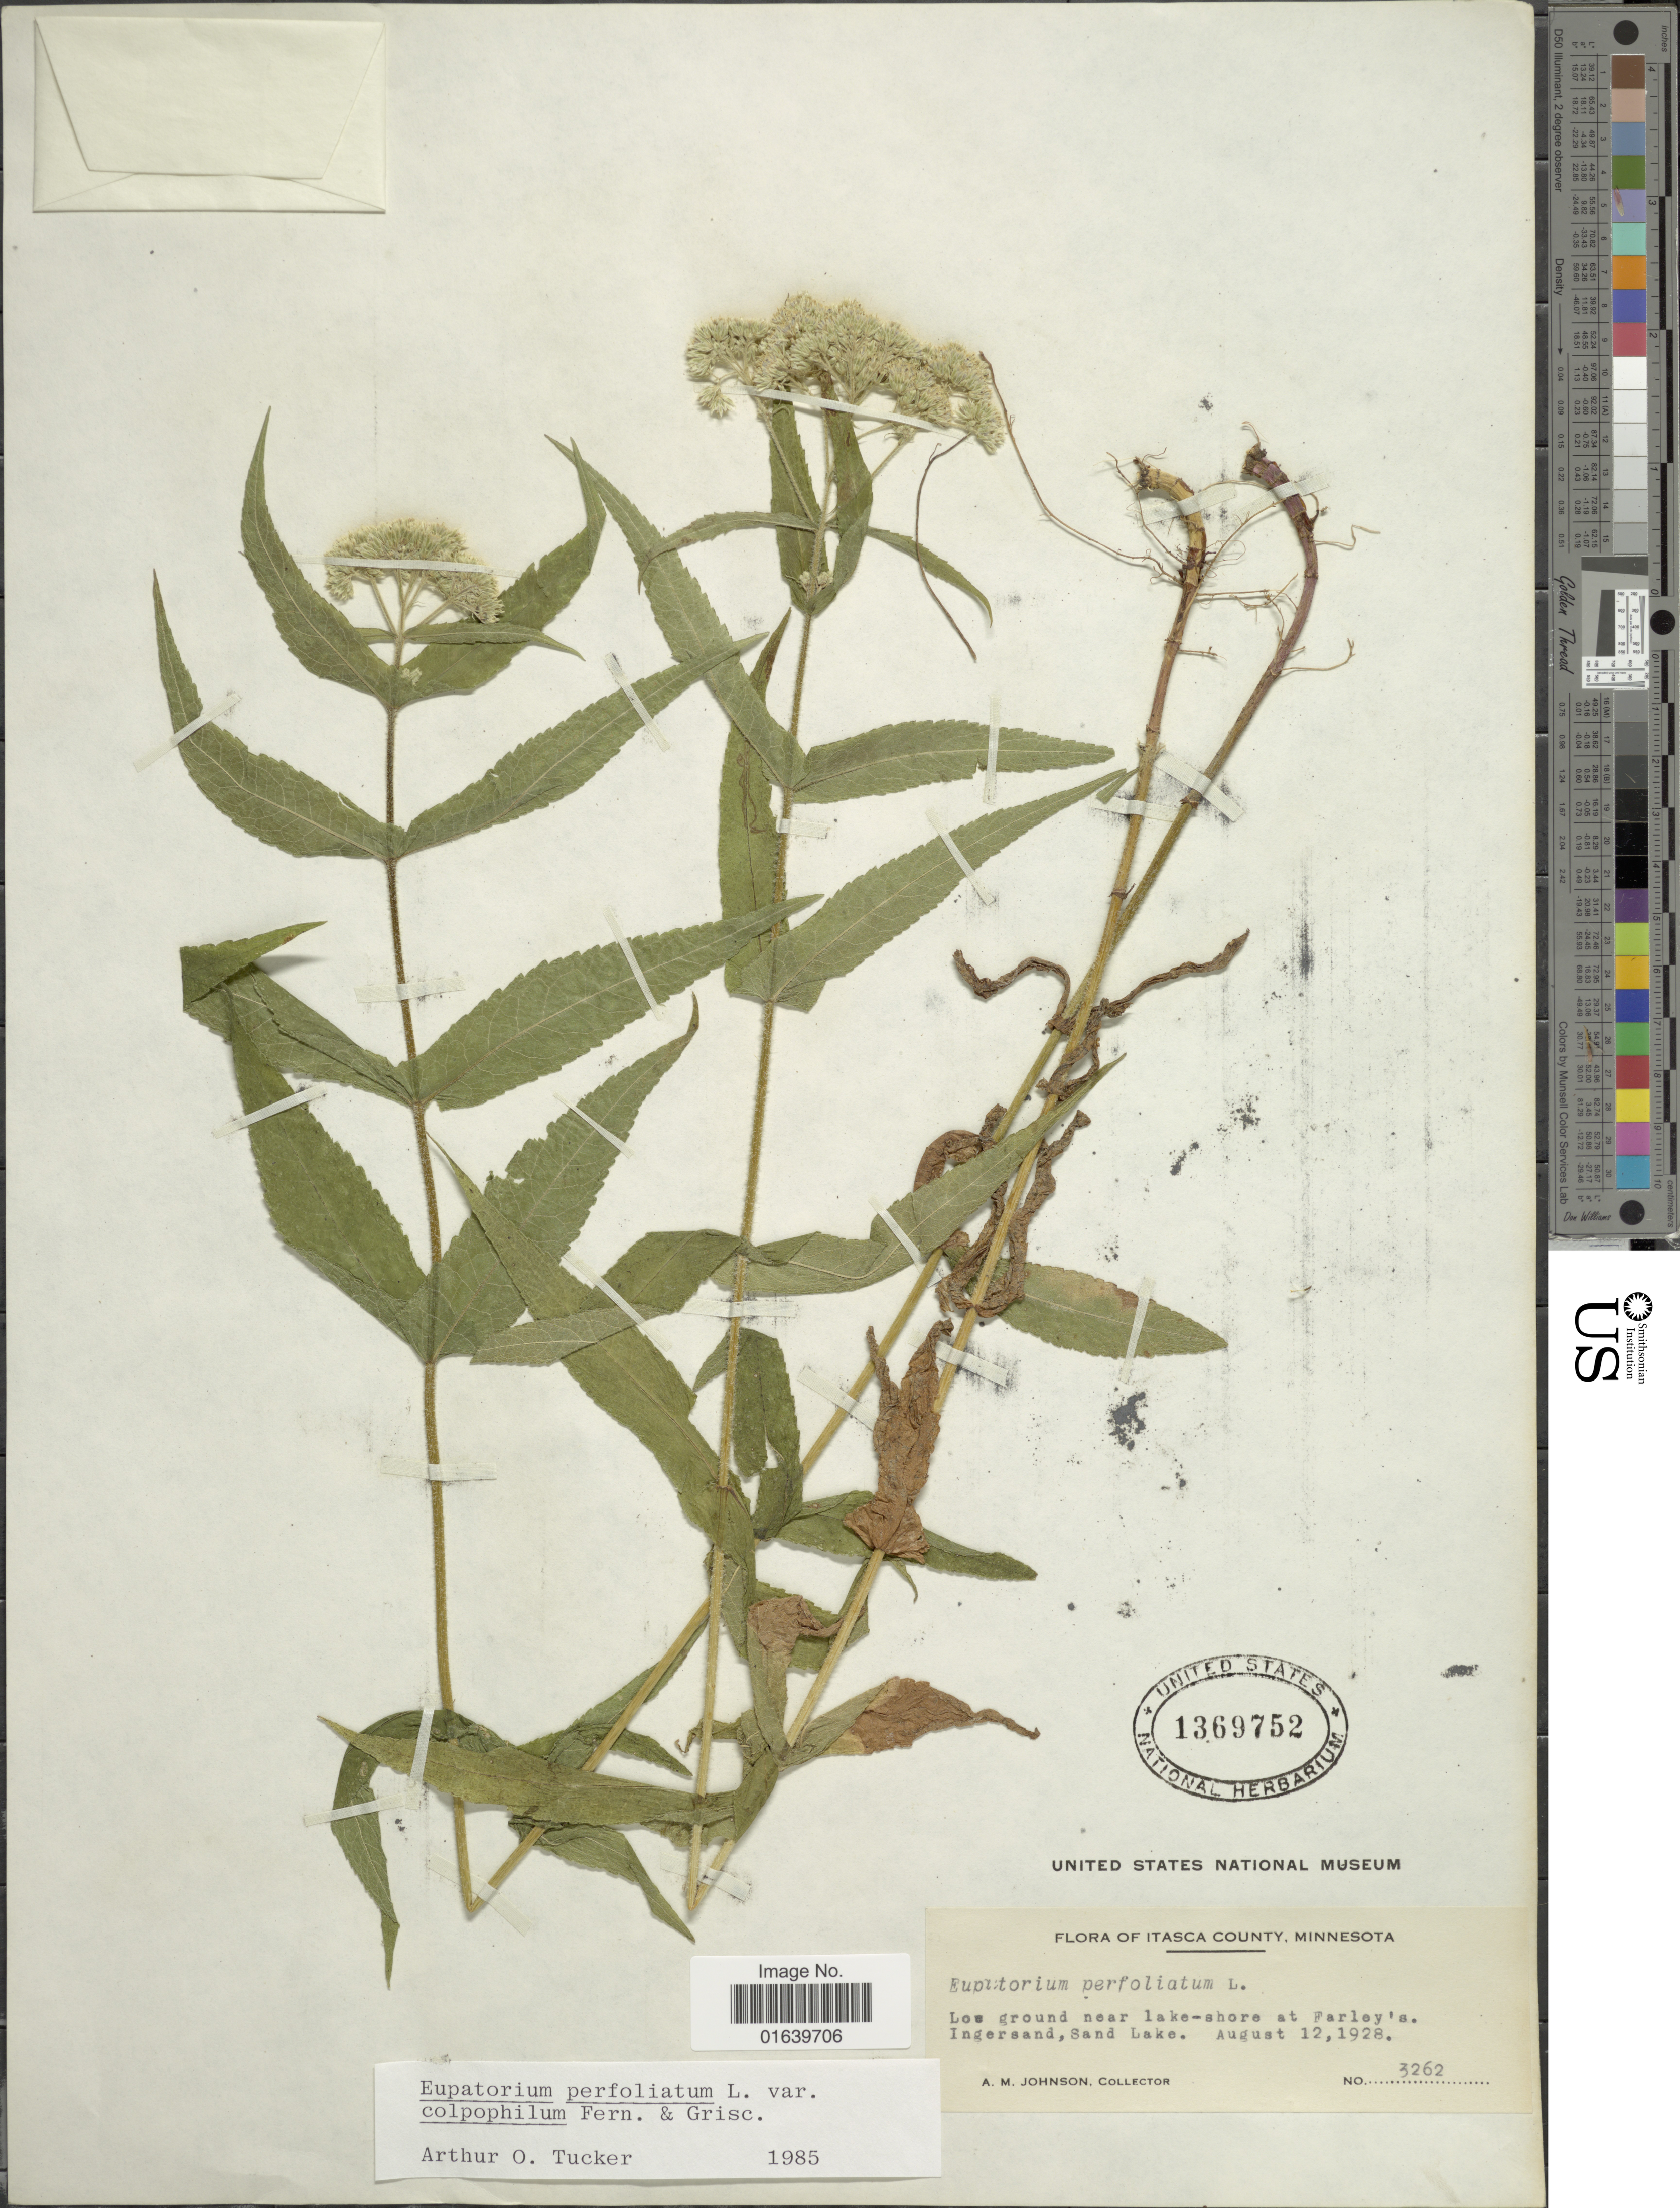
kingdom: Plantae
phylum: Tracheophyta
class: Magnoliopsida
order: Asterales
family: Asteraceae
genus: Eupatorium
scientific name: Eupatorium perfoliatum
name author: L.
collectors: A. M. Johnson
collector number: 3262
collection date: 1928-08-12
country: United States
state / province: Minnesota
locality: Itasca County, Loe ground, near lake-shore at Farley's. Ingersand, Sand Lake.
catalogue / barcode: US 1369752